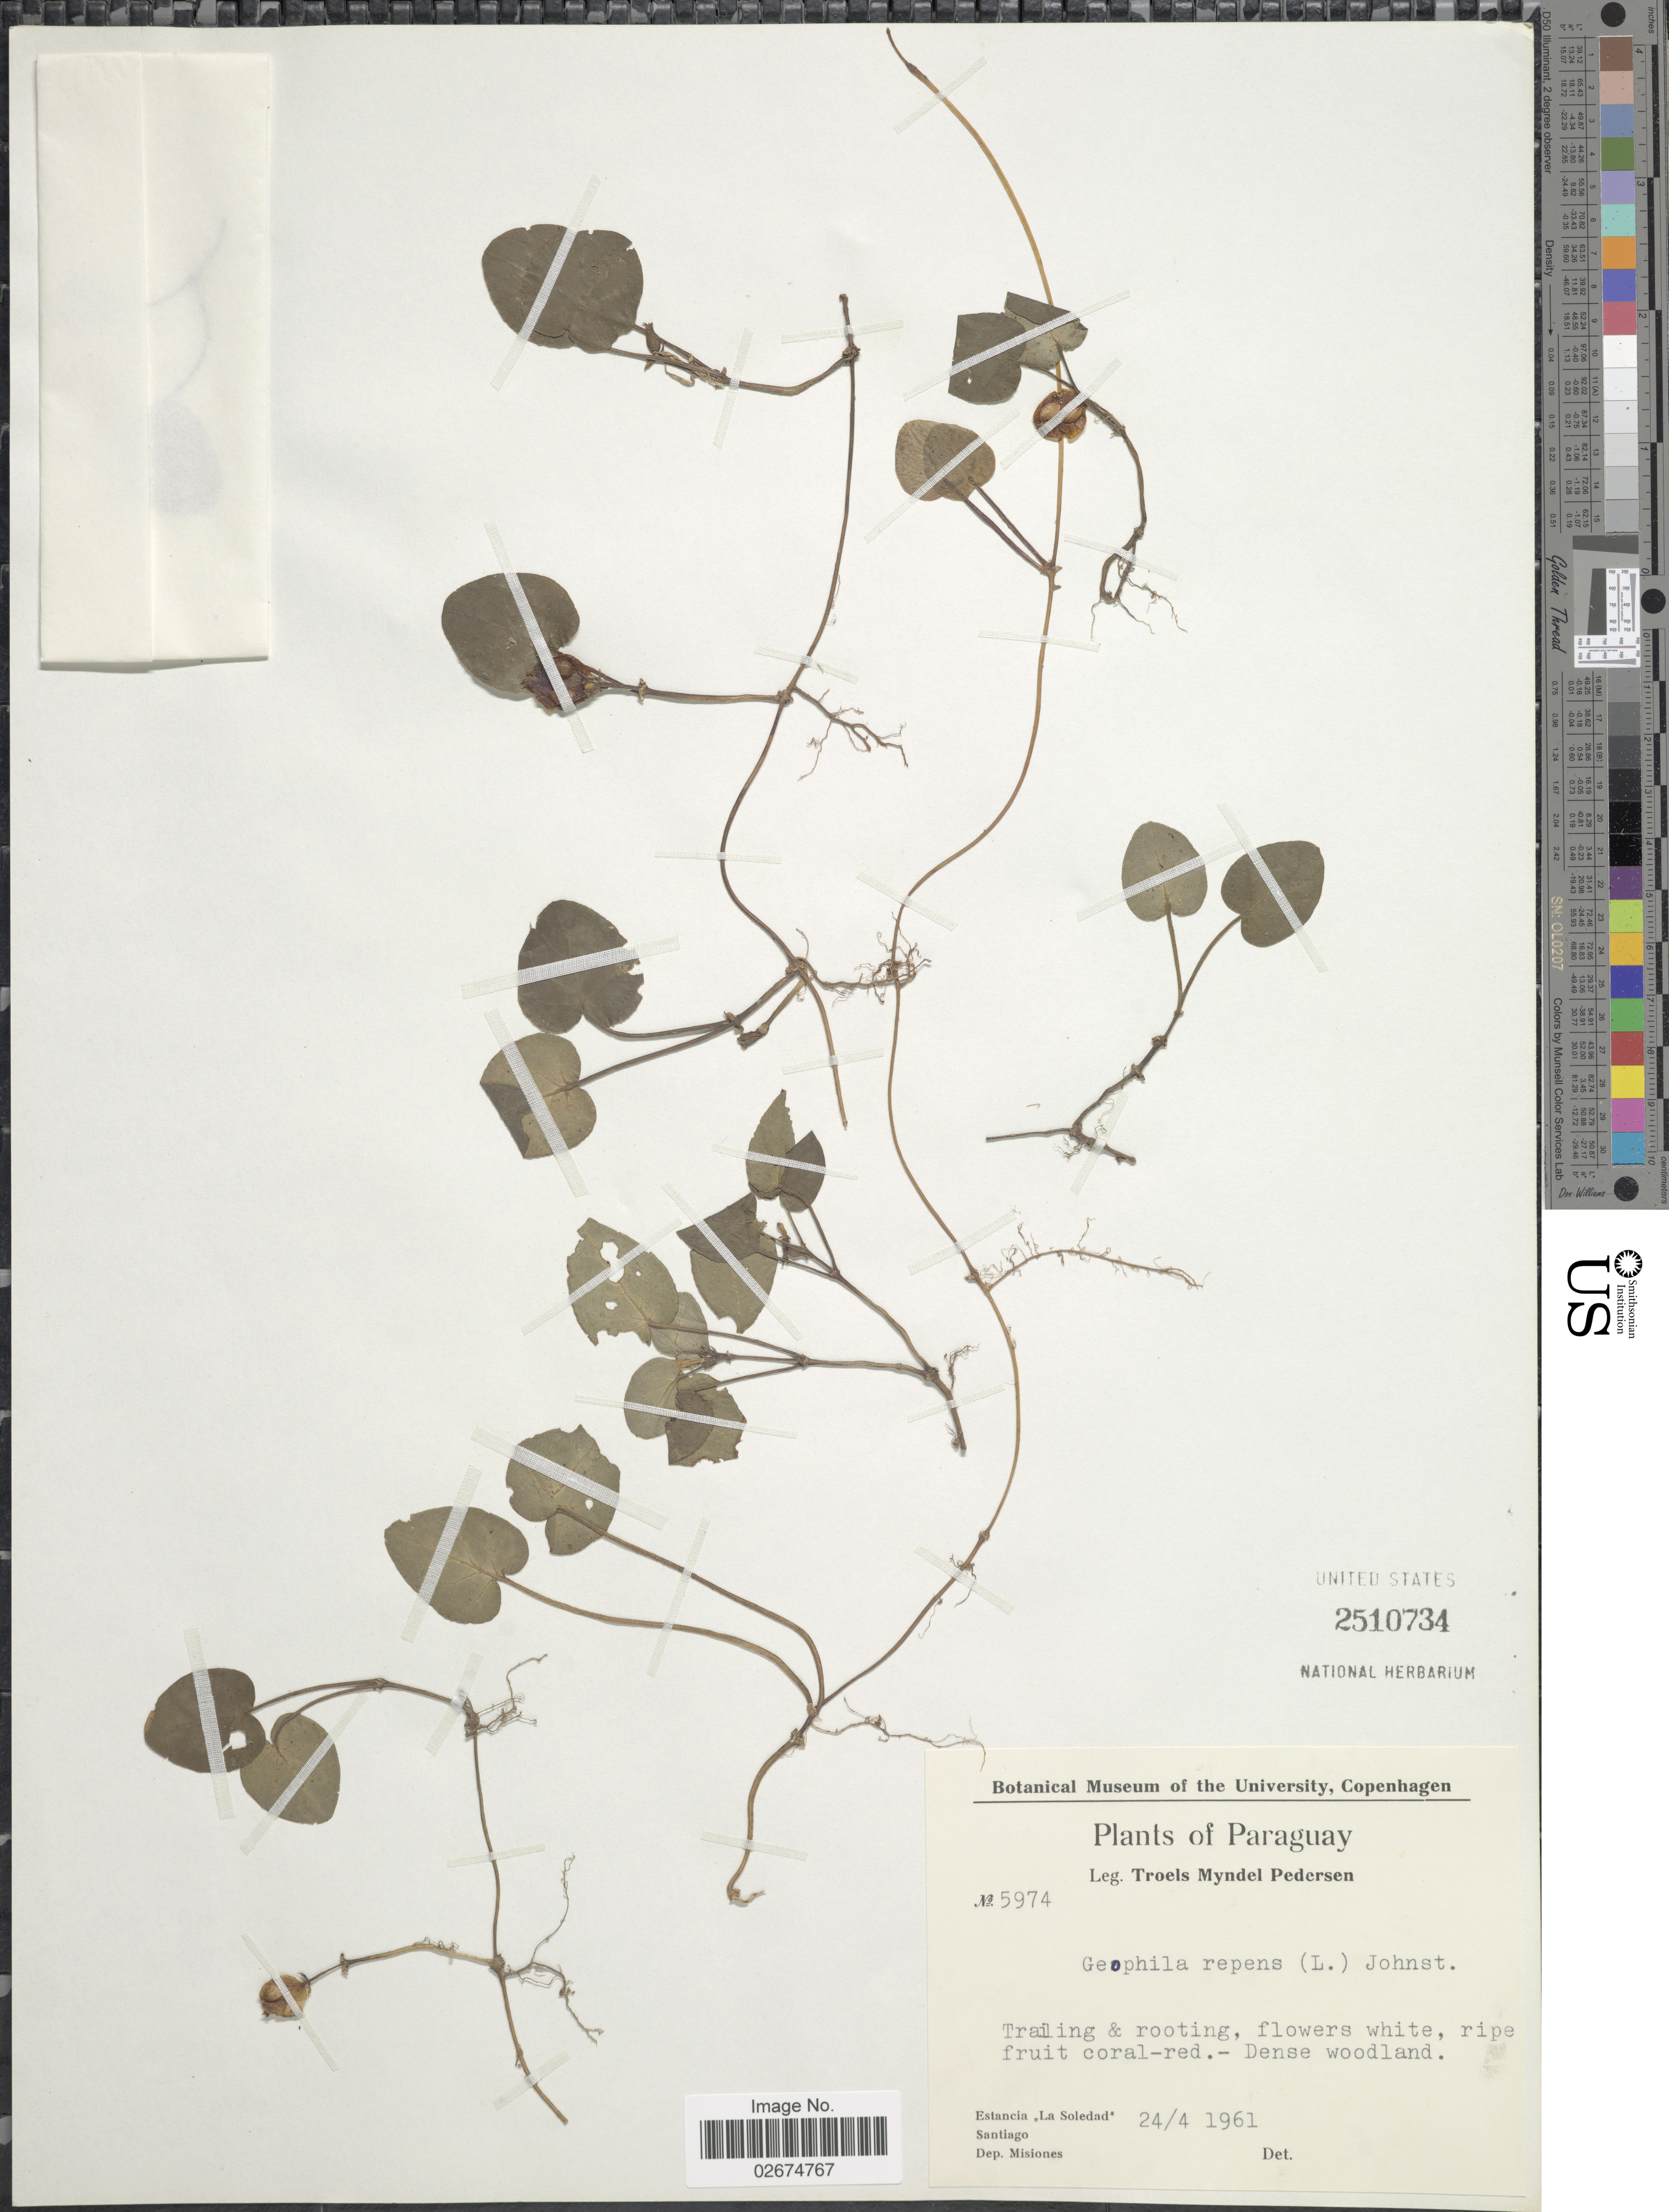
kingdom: Plantae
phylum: Tracheophyta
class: Magnoliopsida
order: Gentianales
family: Rubiaceae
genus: Carinta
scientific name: Carinta repens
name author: (L.) L.B. Sm. & Downs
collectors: T. Pederson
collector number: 5974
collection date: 1961-04-24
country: Paraguay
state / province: Misiones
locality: Estancia "La Soledad" Santiago, Dep. Misiones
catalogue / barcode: US 2510734